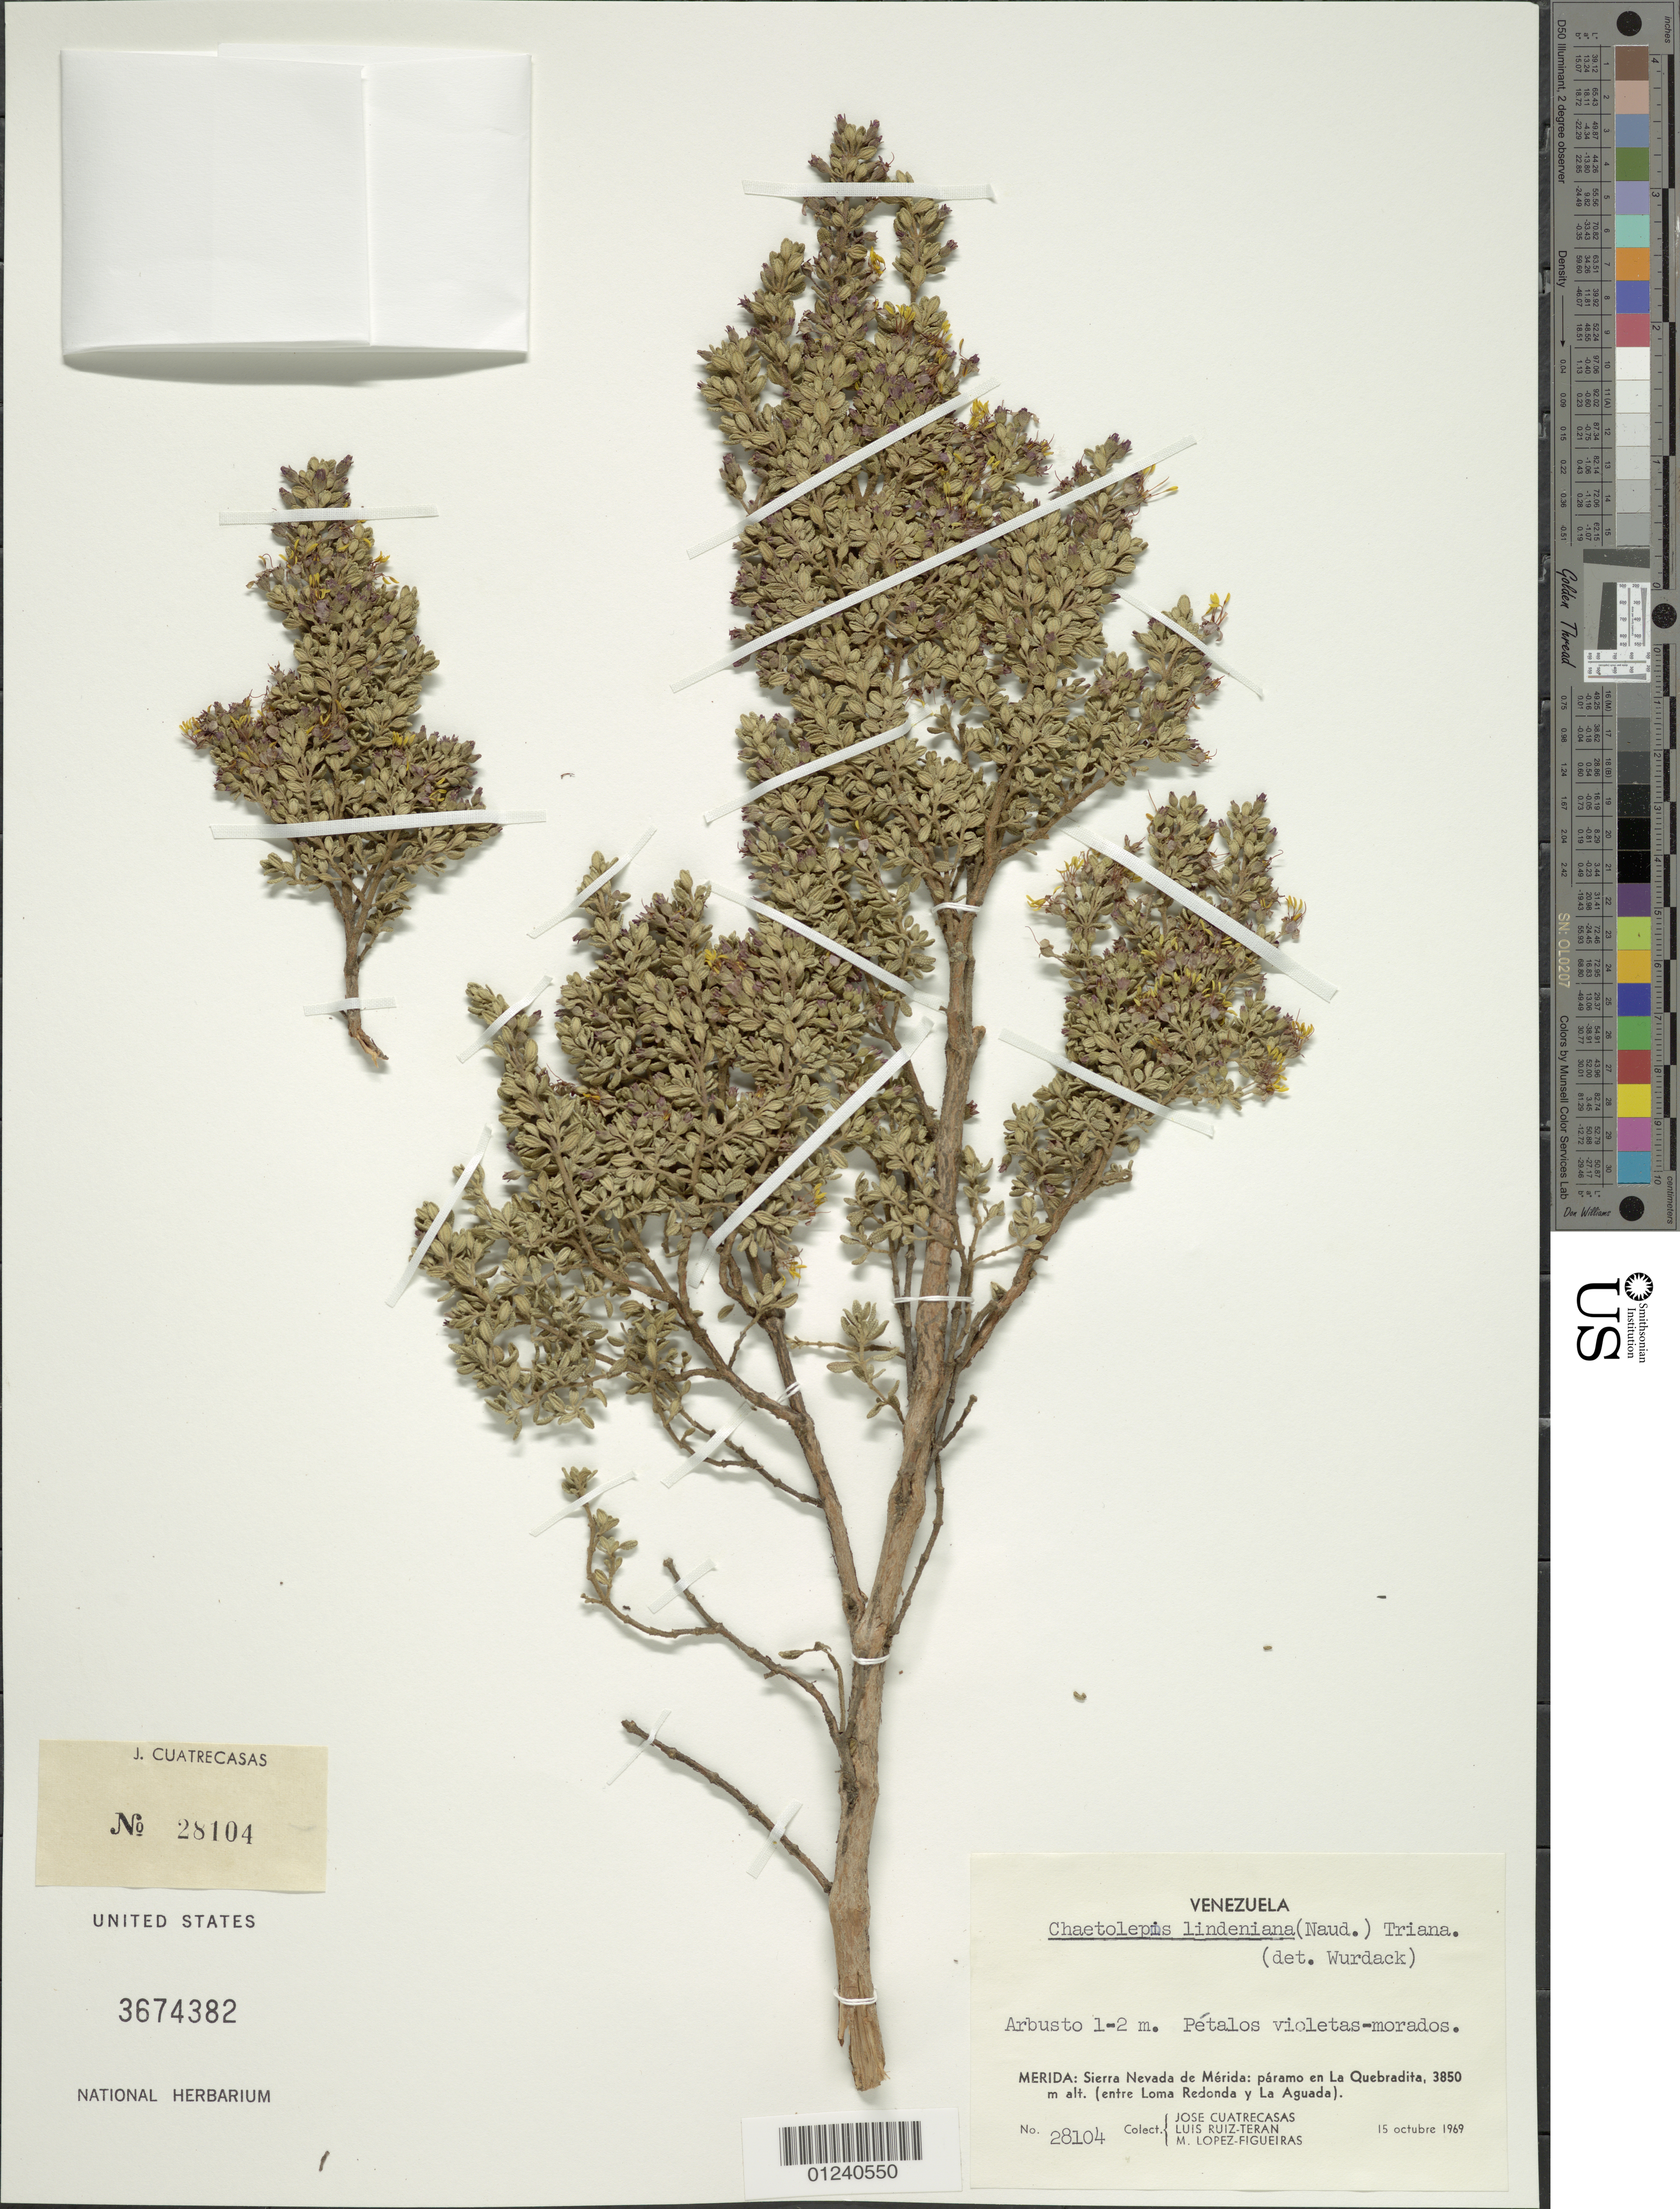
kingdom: Plantae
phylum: Tracheophyta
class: Magnoliopsida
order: Myrtales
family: Melastomataceae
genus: Chaetolepis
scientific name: Chaetolepis lindeniana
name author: (Naudin) Triana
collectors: J. Cuatrecasas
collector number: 28104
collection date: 1969-10-15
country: Venezuela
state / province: Mérida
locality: Sierra Nevada de Mérida: páramo en La Quebradita (entre Loma Redonda y La Aguada)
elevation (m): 3850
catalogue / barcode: US 3674328